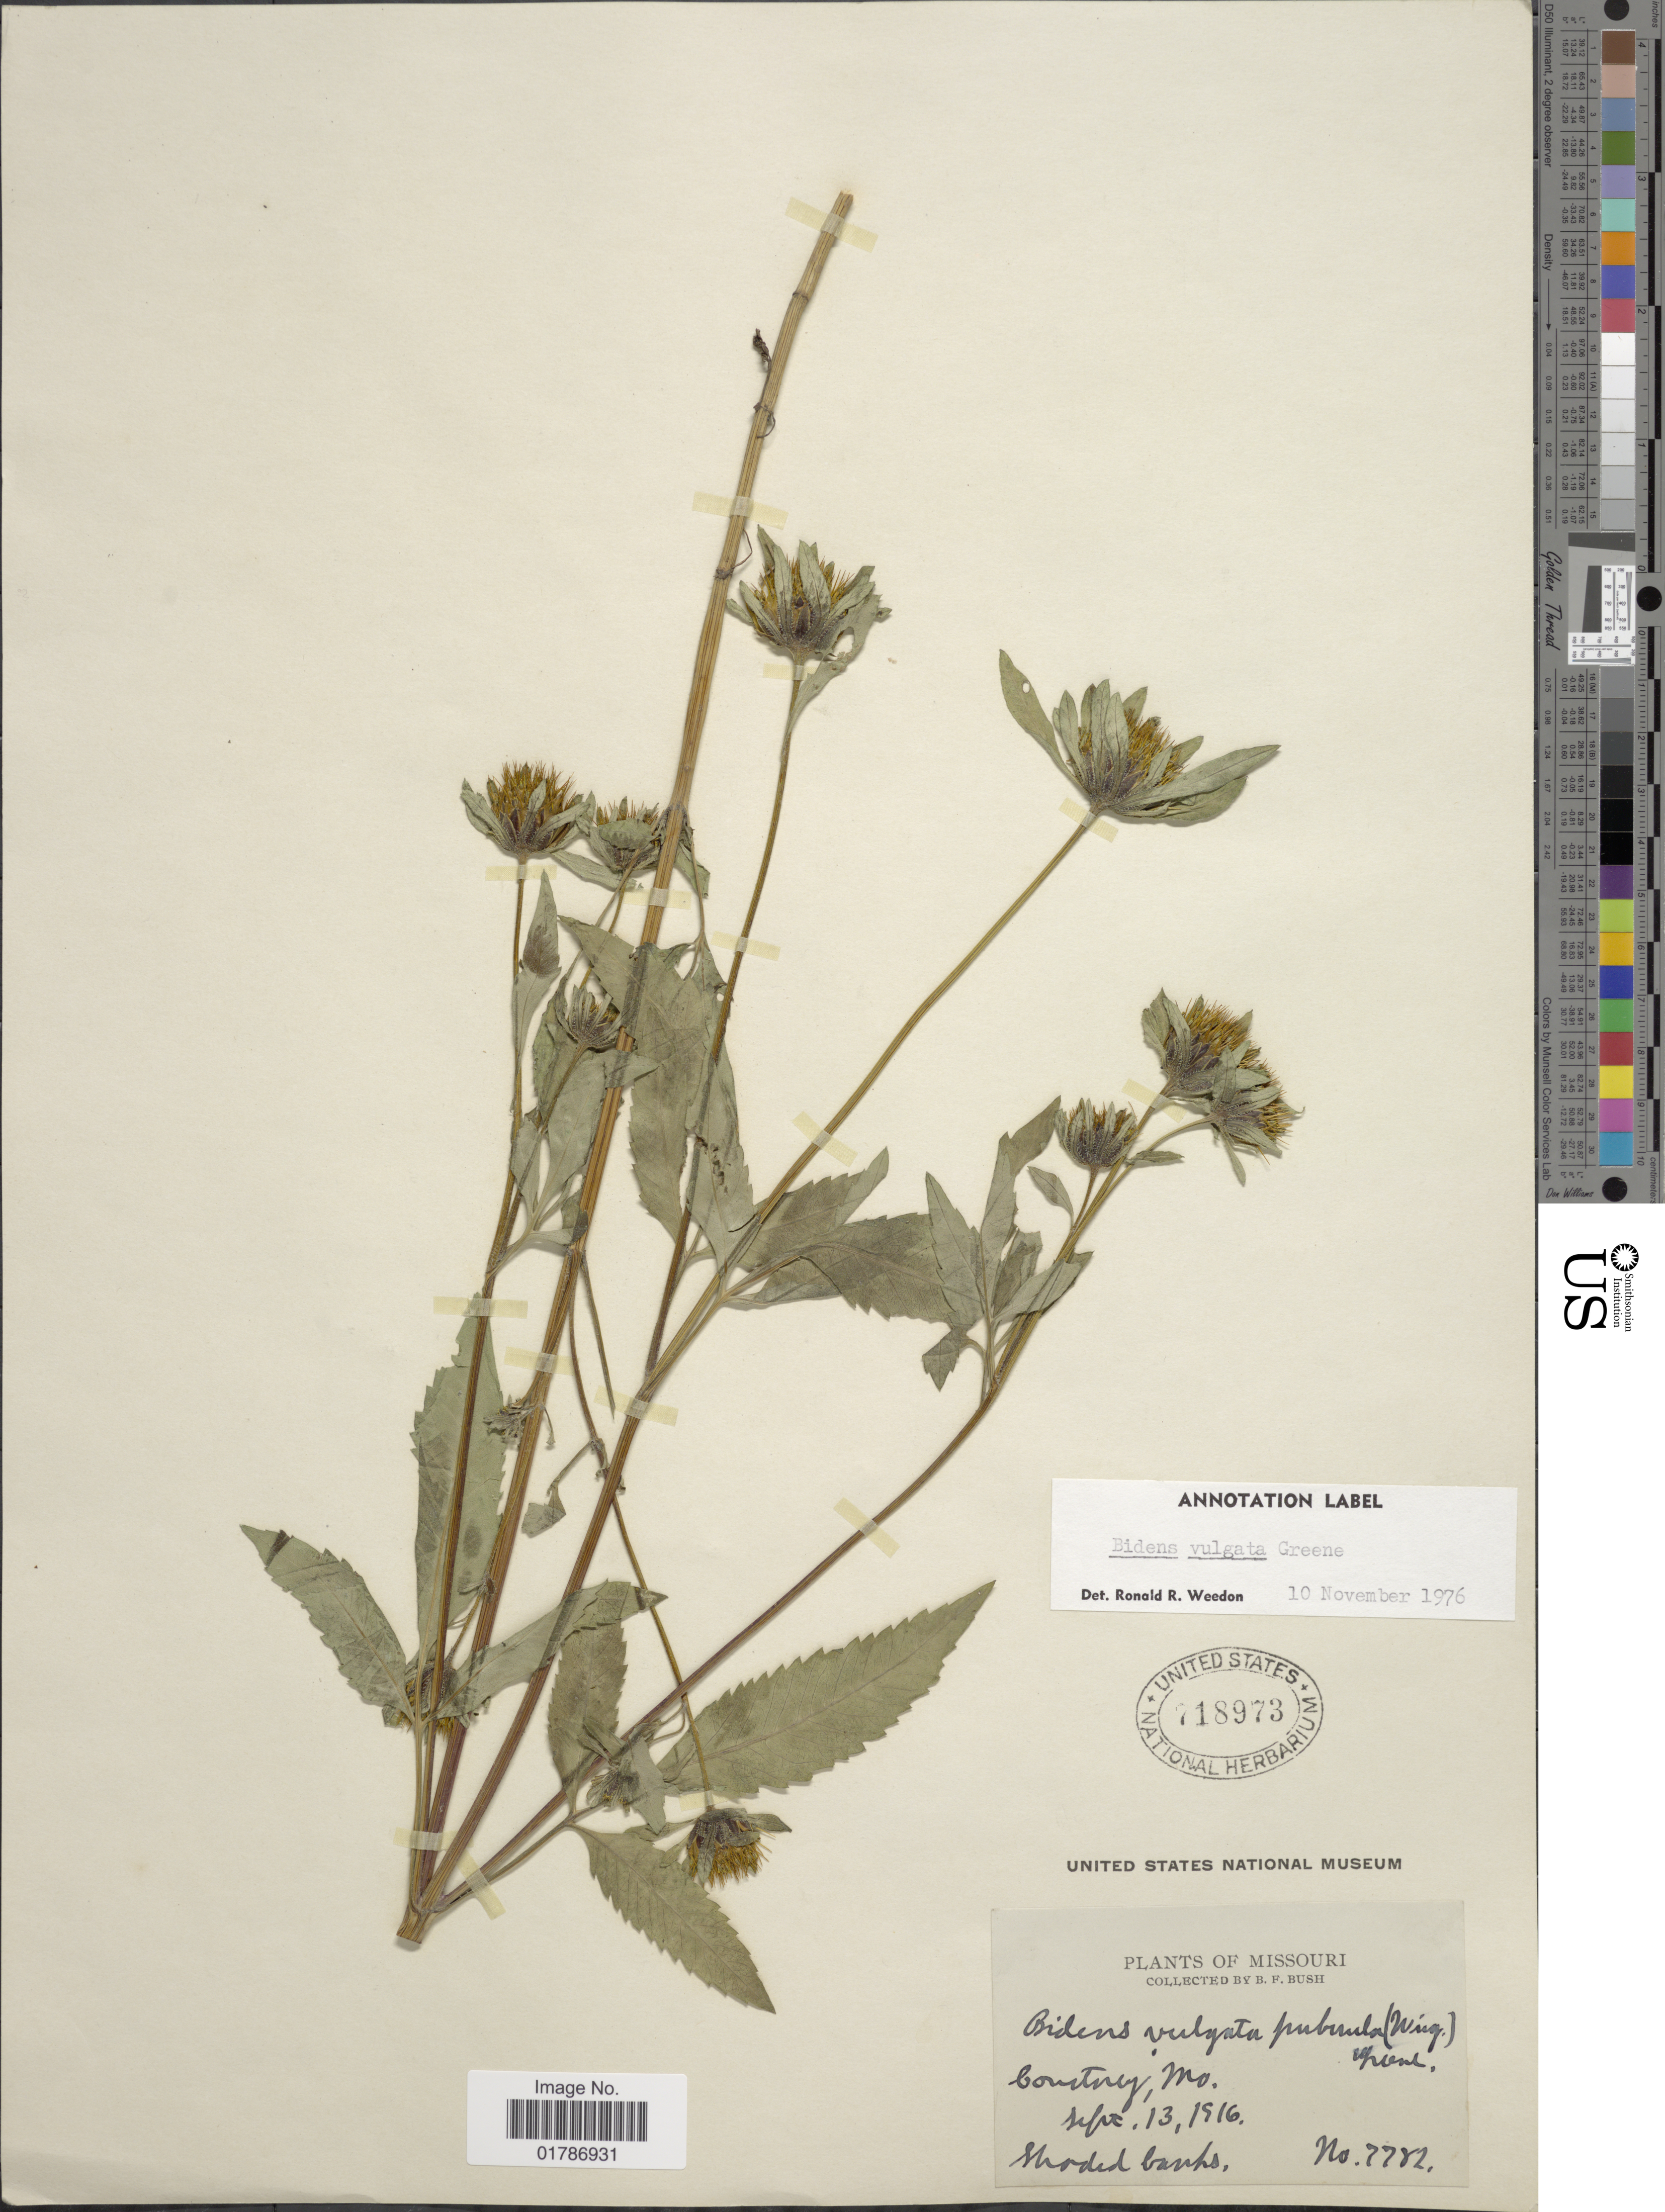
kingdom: Plantae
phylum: Tracheophyta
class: Magnoliopsida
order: Asterales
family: Asteraceae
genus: Bidens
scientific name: Bidens vulgata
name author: Greene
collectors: B. F. Bush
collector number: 7782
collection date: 1916-09-13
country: United States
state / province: Missouri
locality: Courtney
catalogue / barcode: US 718973